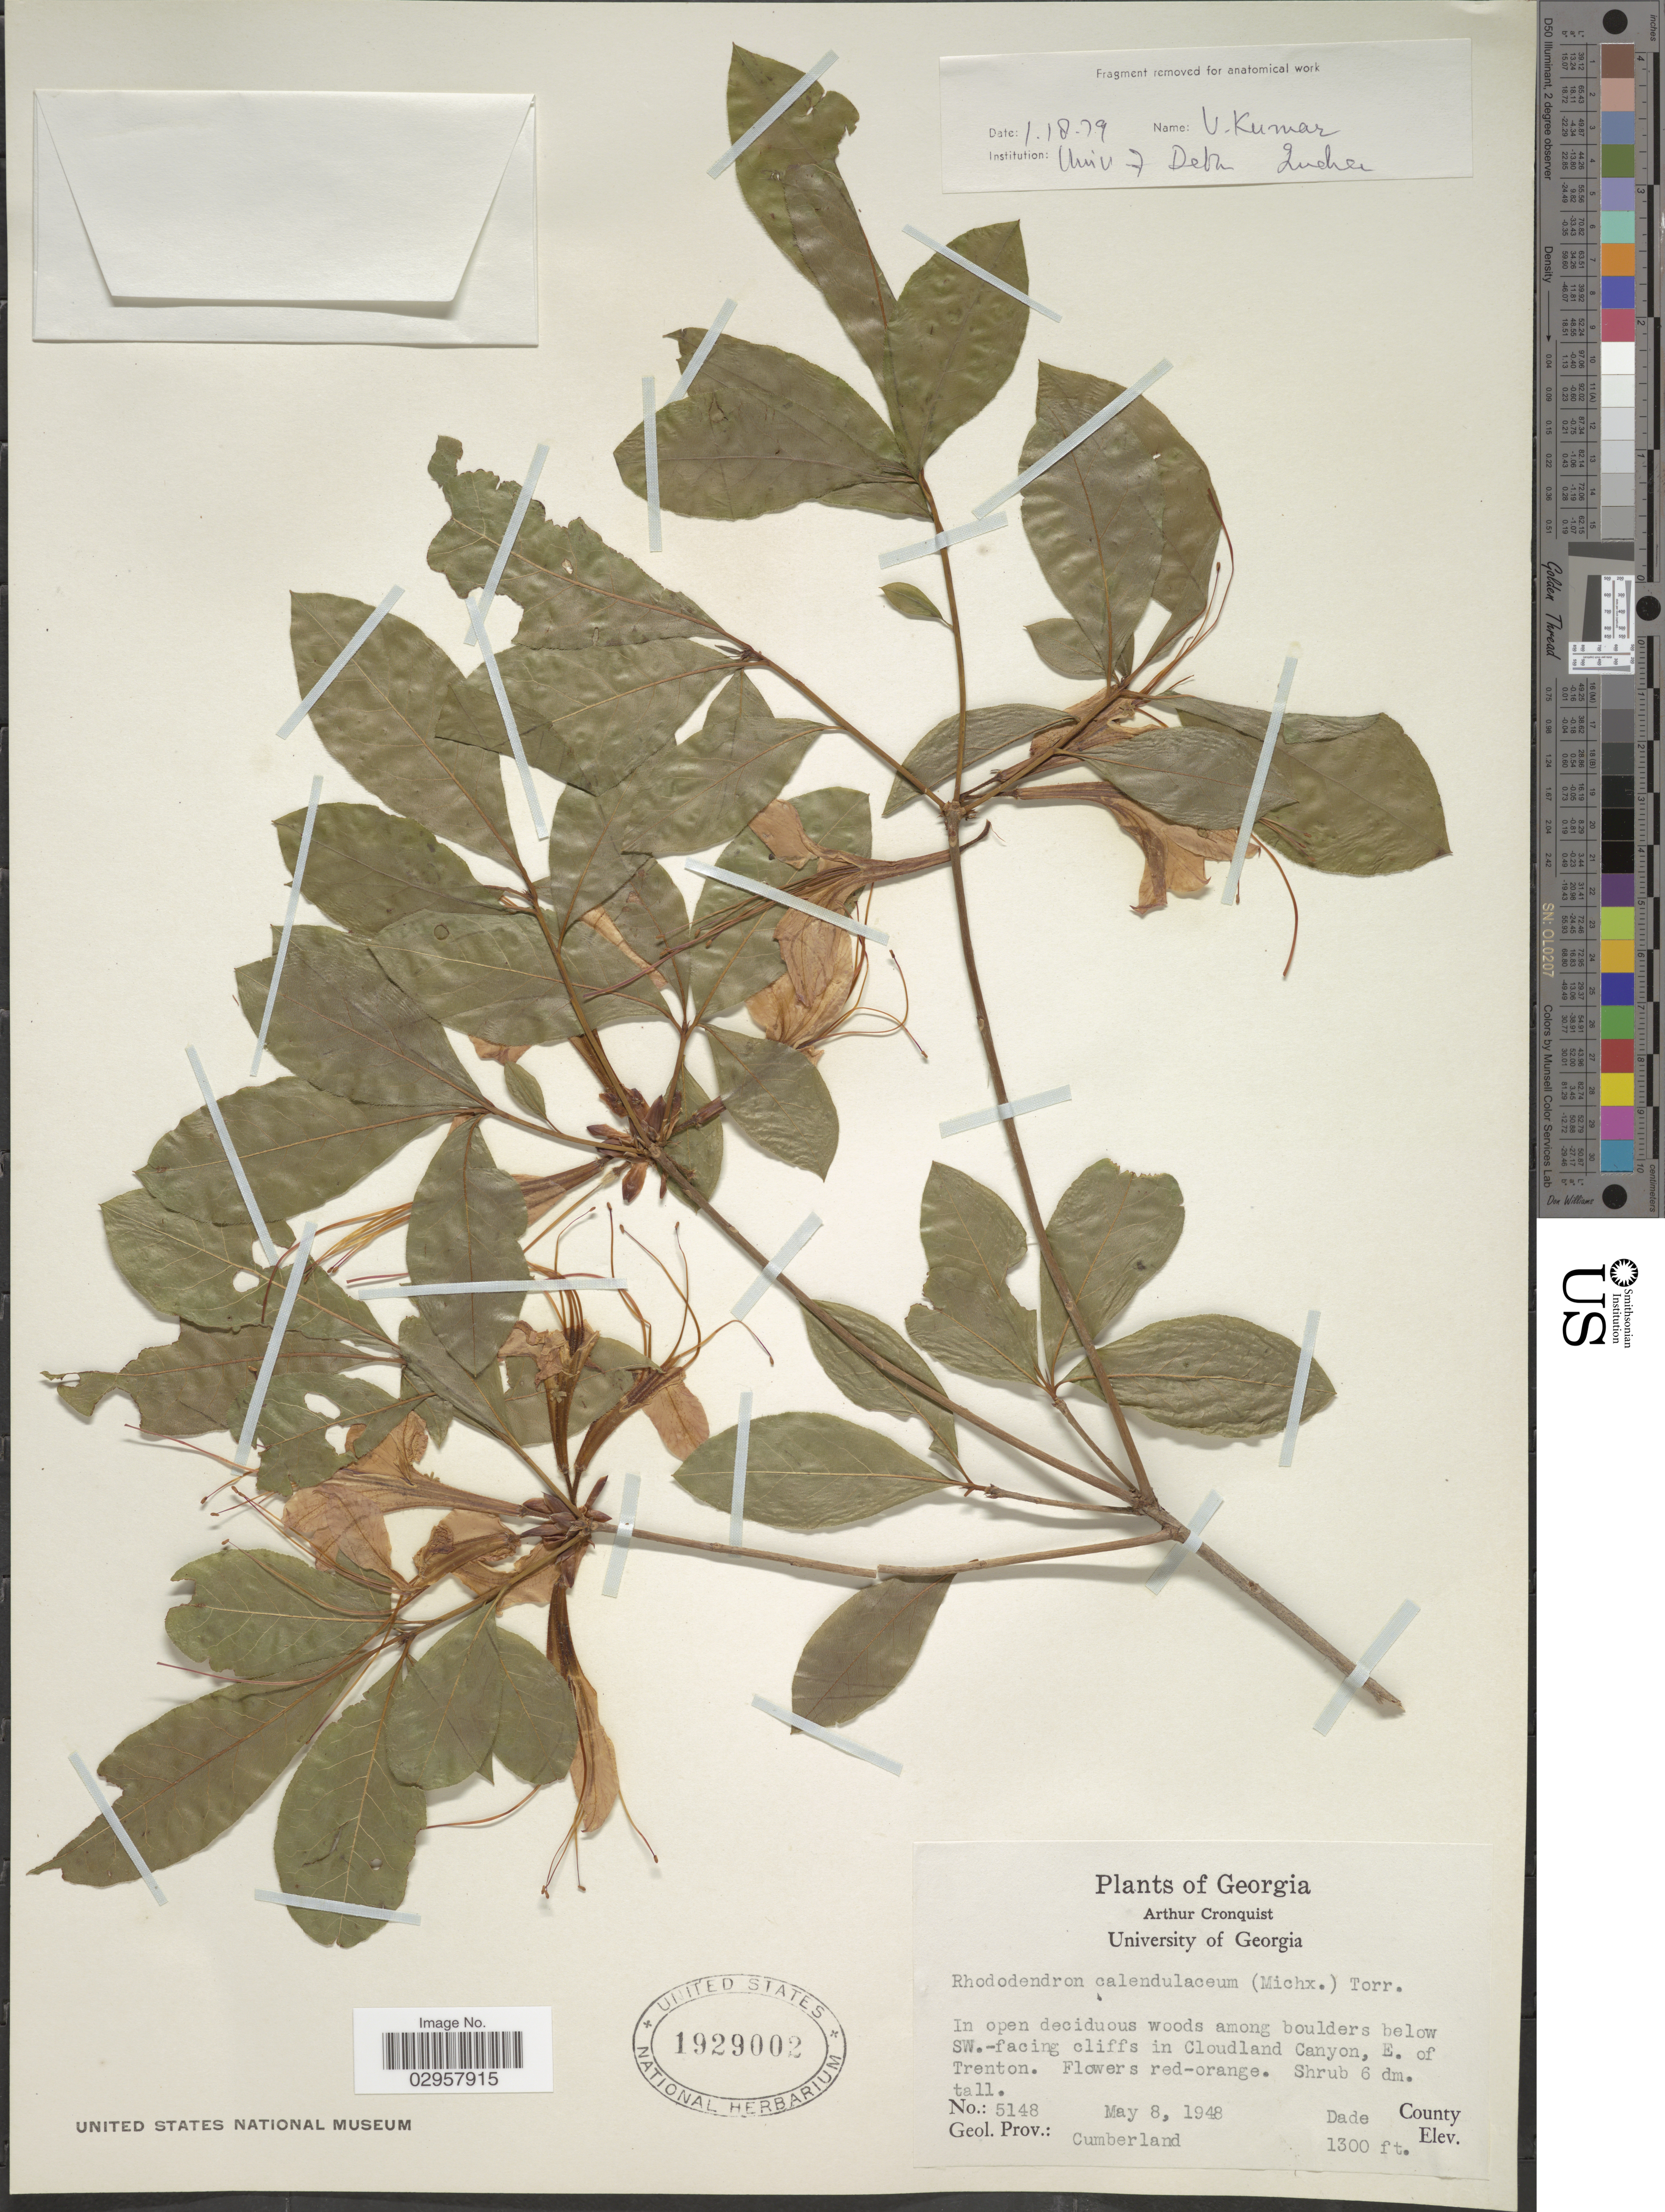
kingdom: Plantae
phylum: Tracheophyta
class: Magnoliopsida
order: Ericales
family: Ericaceae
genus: Rhododendron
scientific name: Rhododendron calendulaceum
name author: (Michx.) Torr.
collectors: A. J. Cronquist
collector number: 5148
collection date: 1948-05-08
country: United States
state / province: Georgia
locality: In open deciduous woods among boulders below SW.-facing cliffs in Cloudland Canyon, E. of Trenton. Dade County. Geol. Prov.: Cumberland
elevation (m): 396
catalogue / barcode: US 1929002